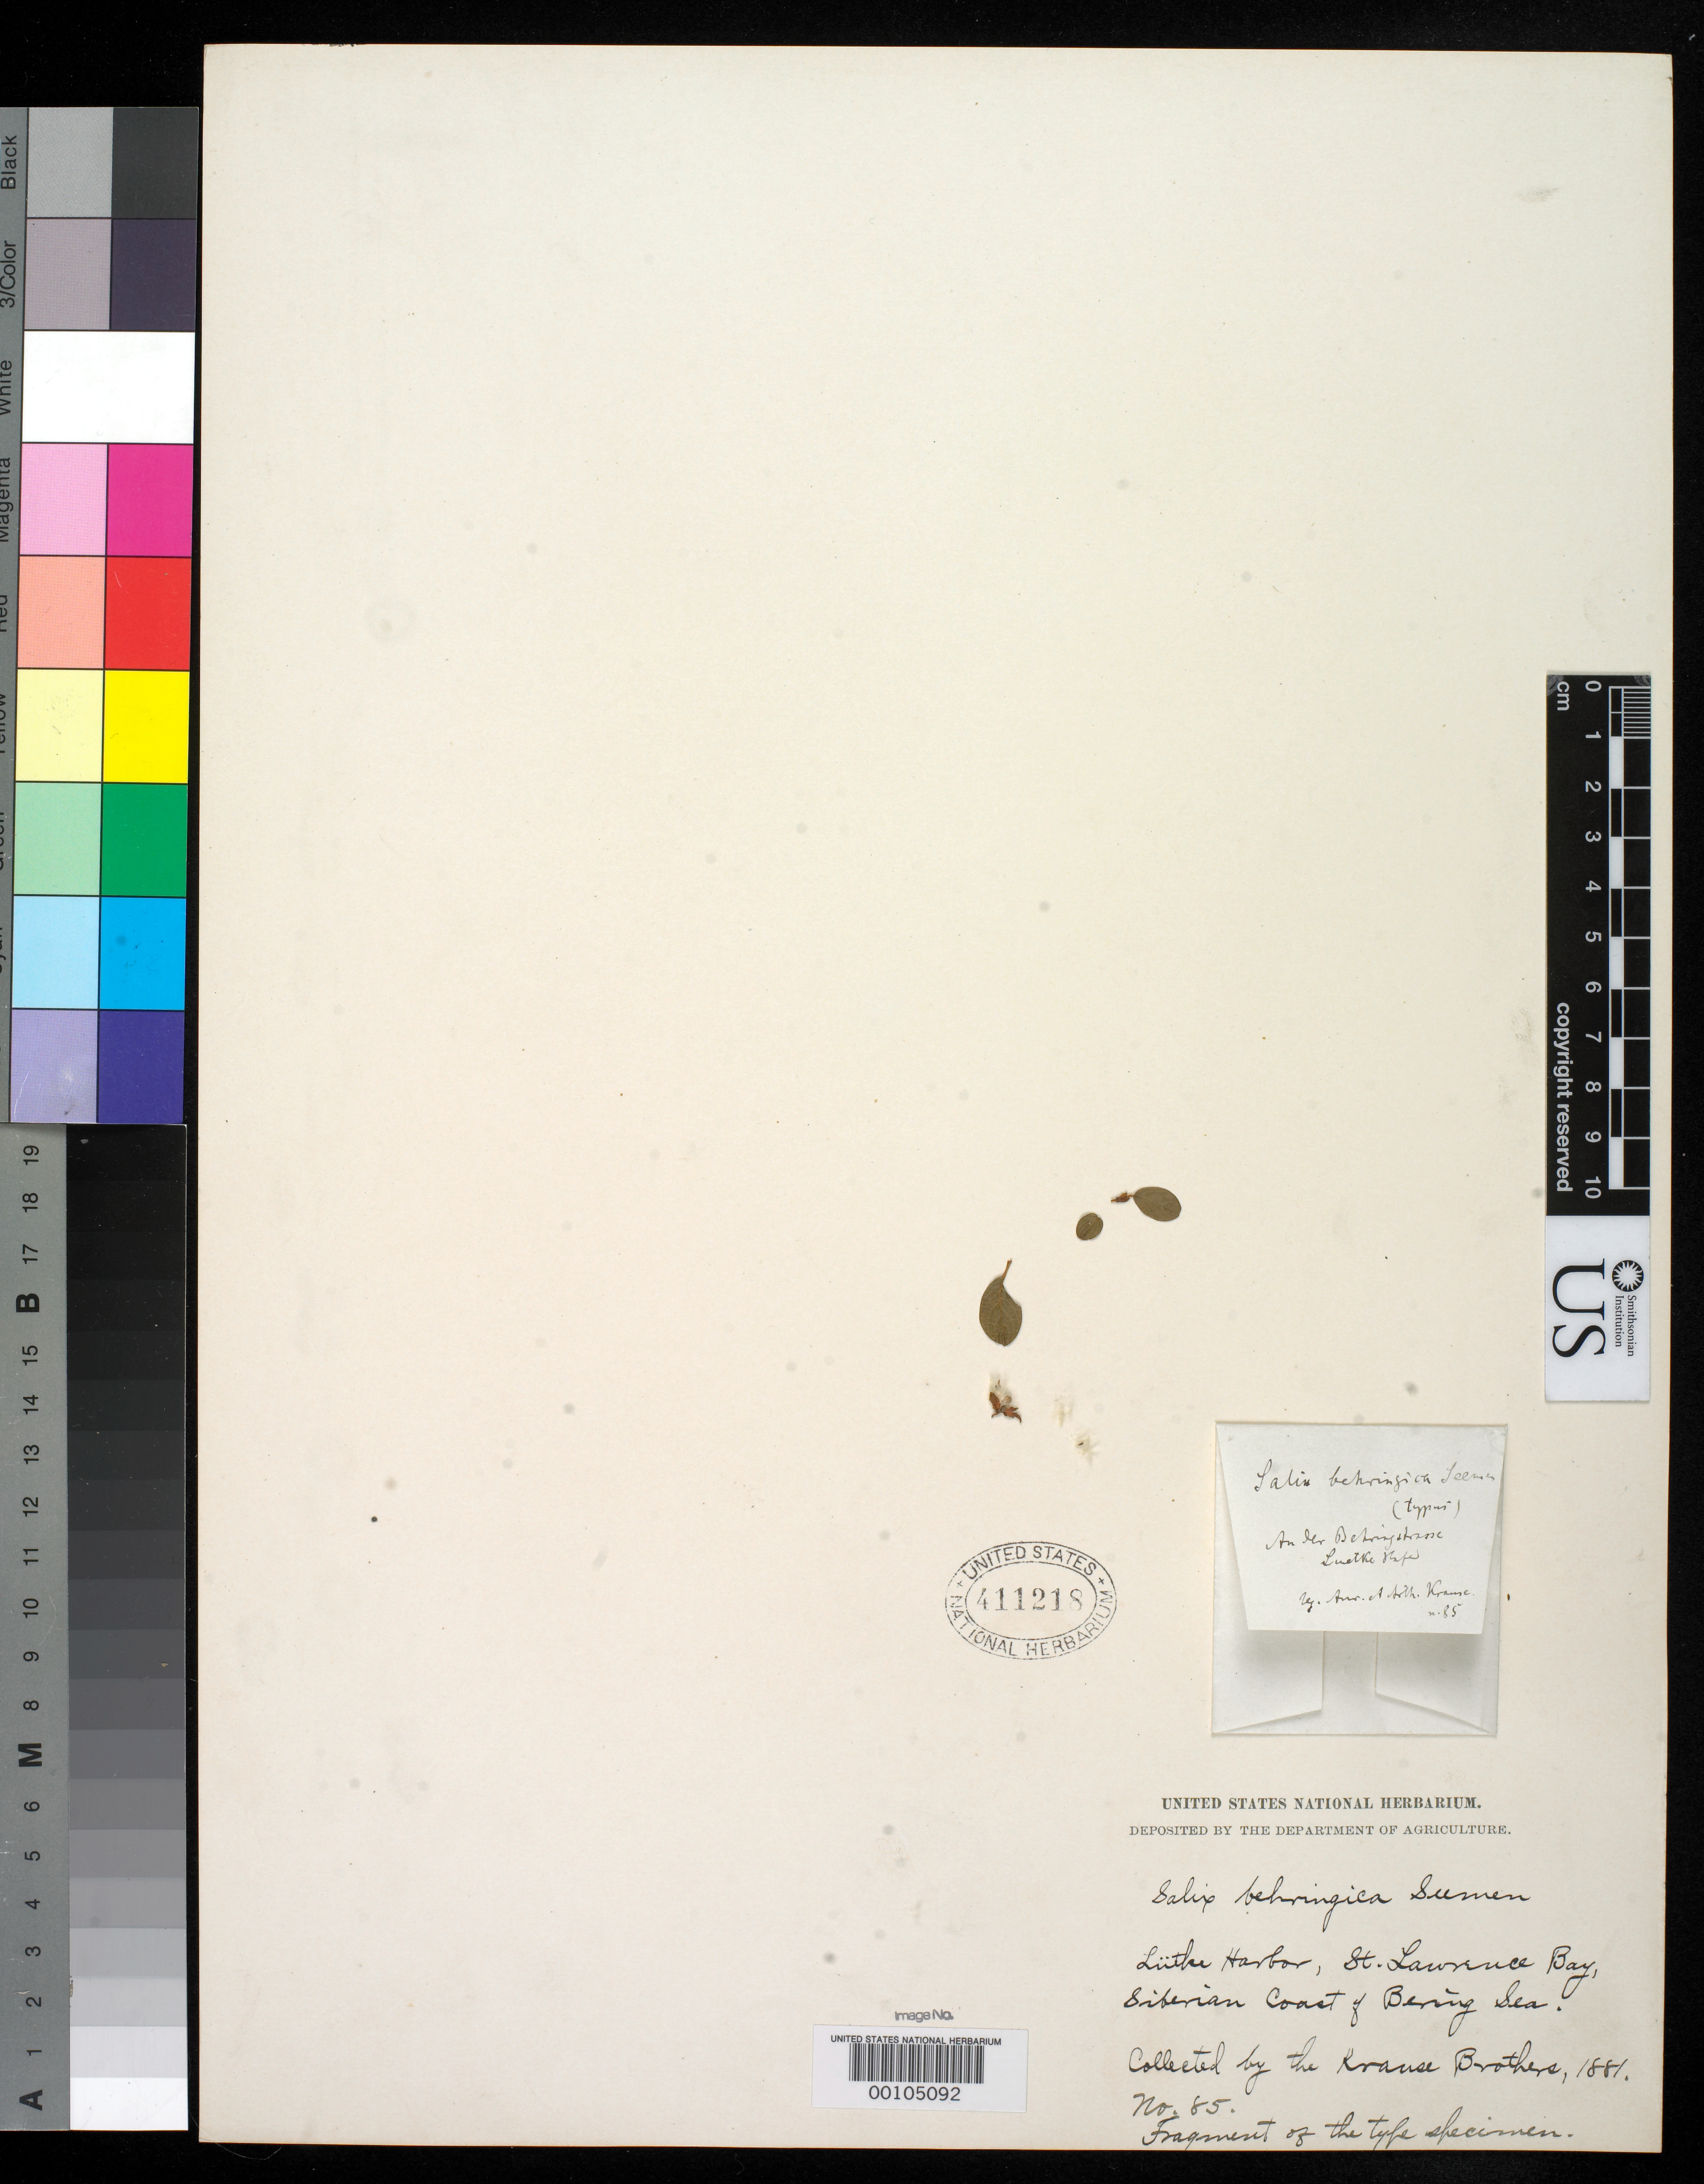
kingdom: Plantae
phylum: Tracheophyta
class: Magnoliopsida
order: Malpighiales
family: Salicaceae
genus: Salix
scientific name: Salix behringica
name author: Seemen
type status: Type Material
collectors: A. Krause & A. Krause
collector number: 85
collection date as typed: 1881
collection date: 1881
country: Russian Federation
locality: Siberian coast of Bering Sea-hafen, St. Lawrence Bay, S. Berian coast of Bering Sea.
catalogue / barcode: US 411218